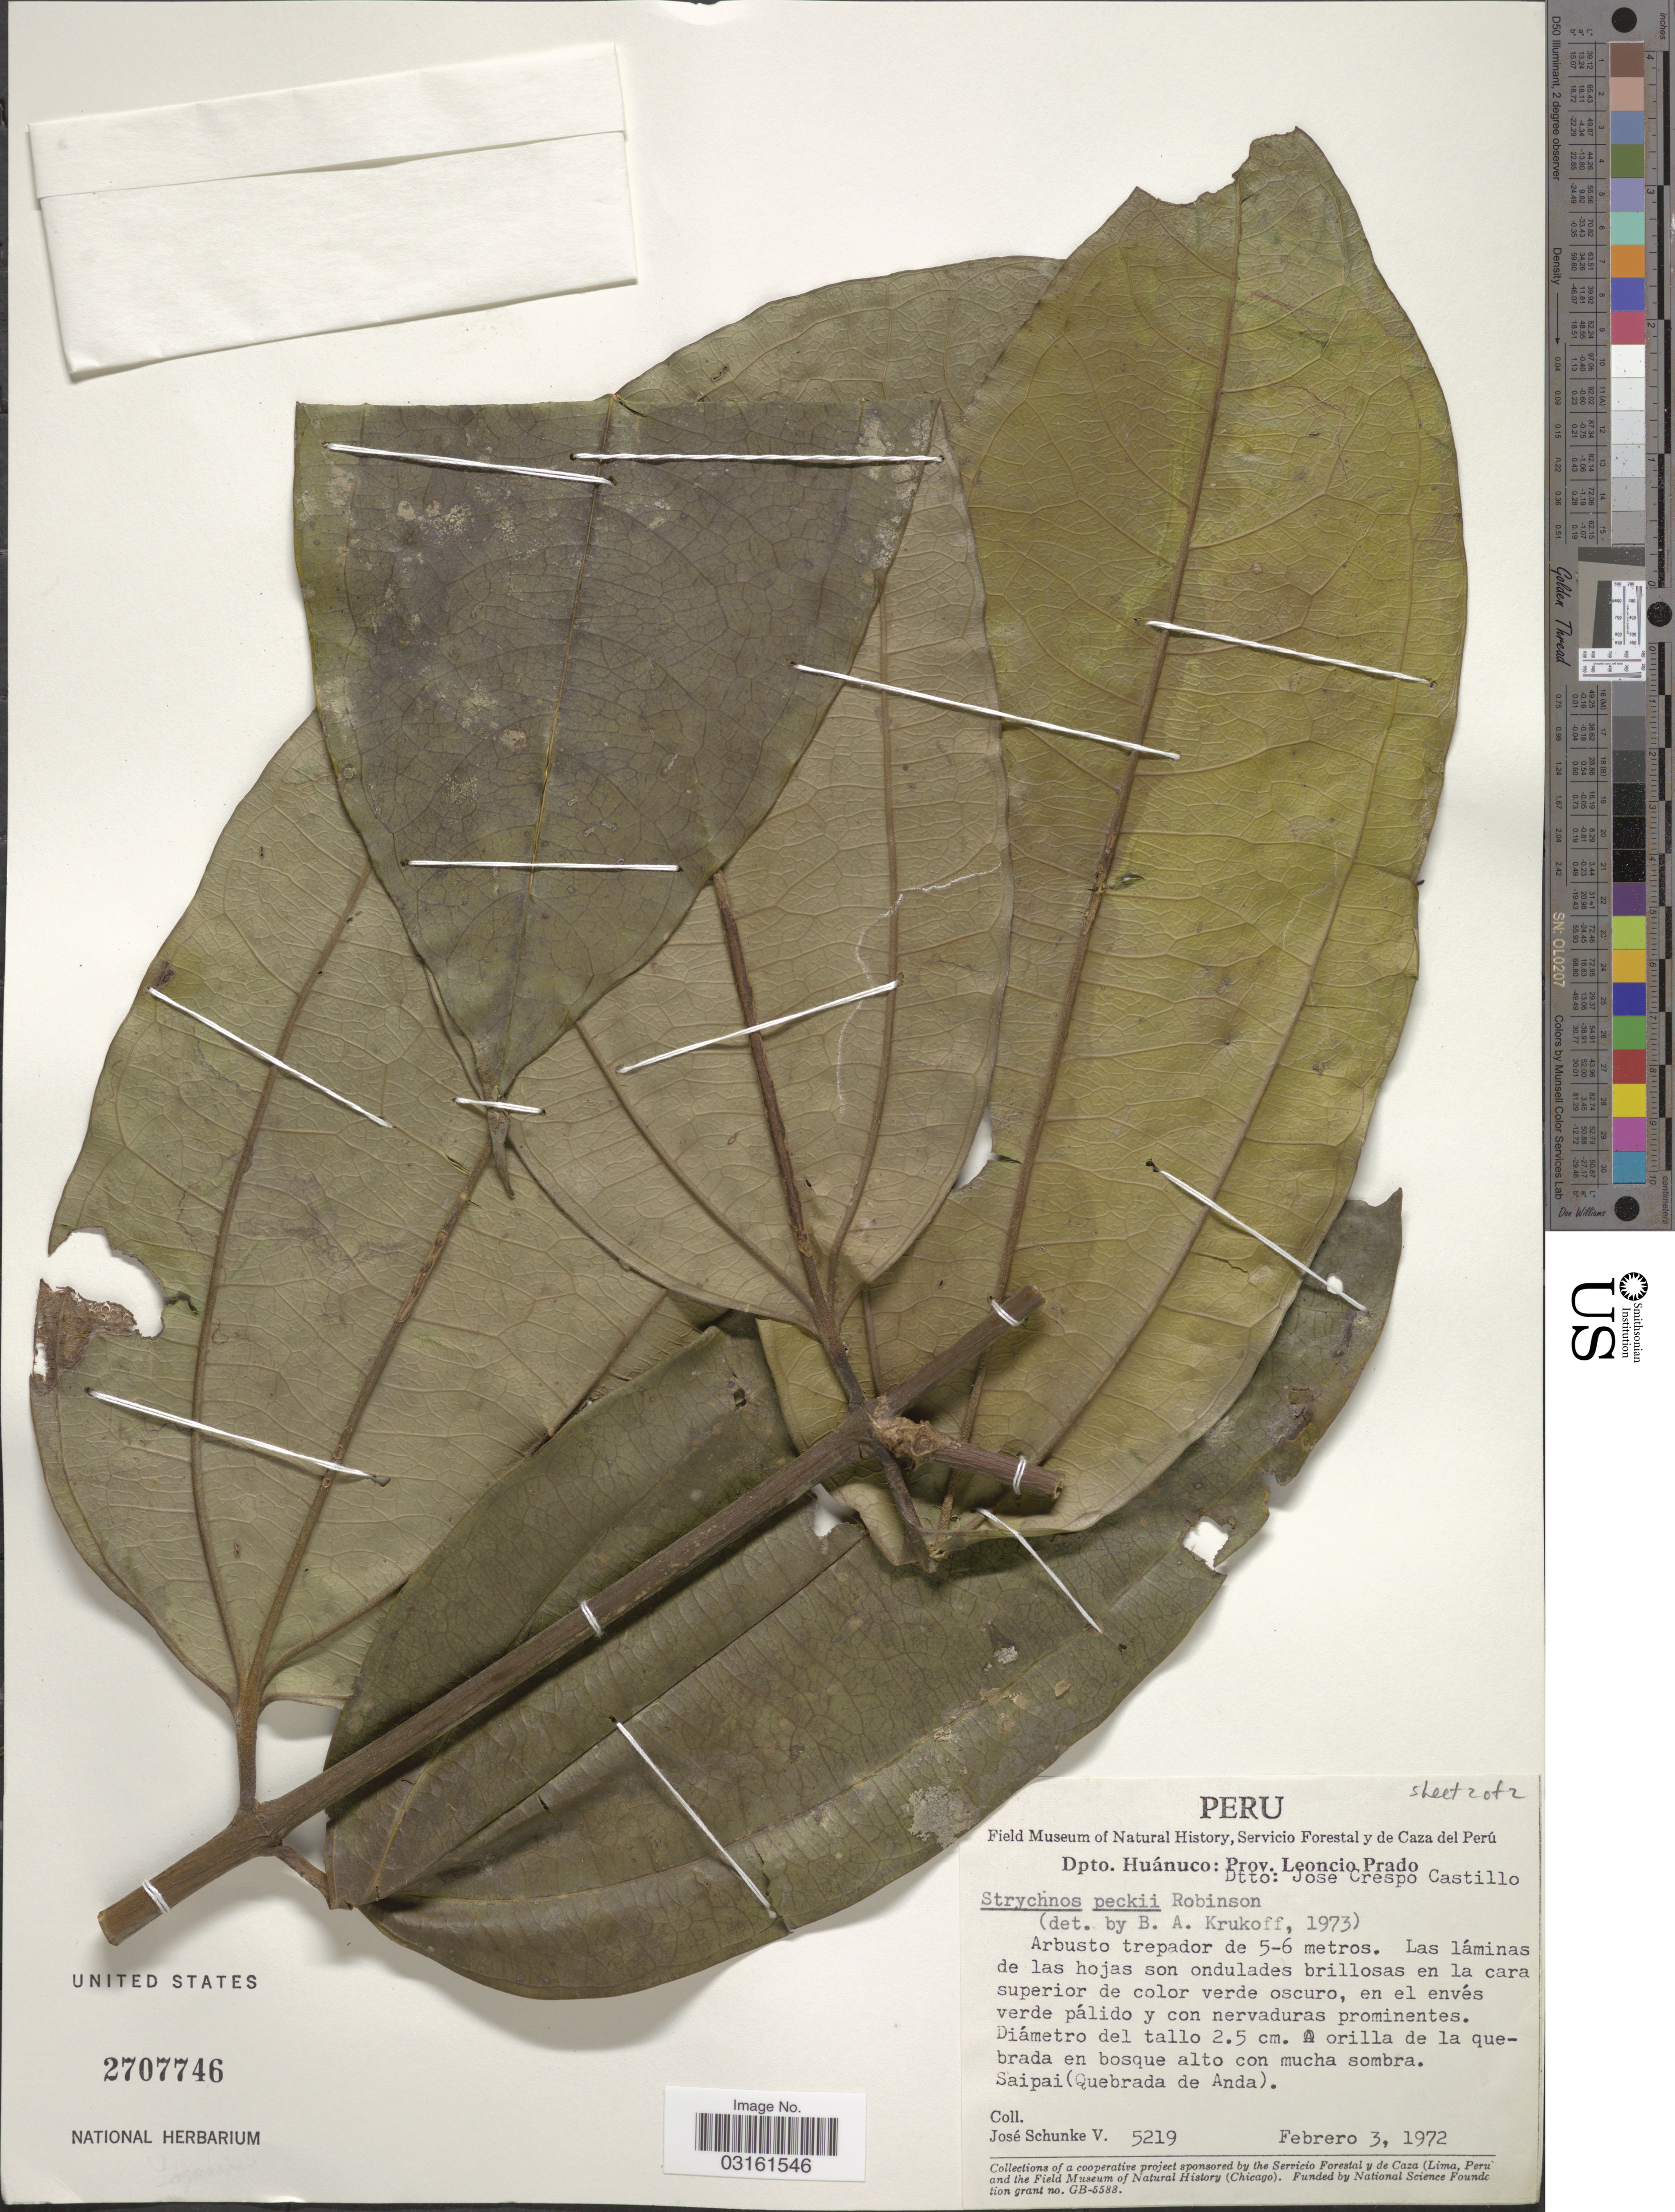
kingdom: Plantae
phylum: Tracheophyta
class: Magnoliopsida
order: Gentianales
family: Loganiaceae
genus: Strychnos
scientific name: Strychnos peckii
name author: B.L. Rob.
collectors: J. Schunke Vigo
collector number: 5219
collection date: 1972-02-03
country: Peru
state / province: Huánuco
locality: Dpto. Huánuco: Prov. Leoncio Prado, Dtto.: Jose Crespo Castillo. A orilla de la quebrada en bosque alto con mucho sombra. Saipai (Quebrada de Anda).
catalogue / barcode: US 2707746